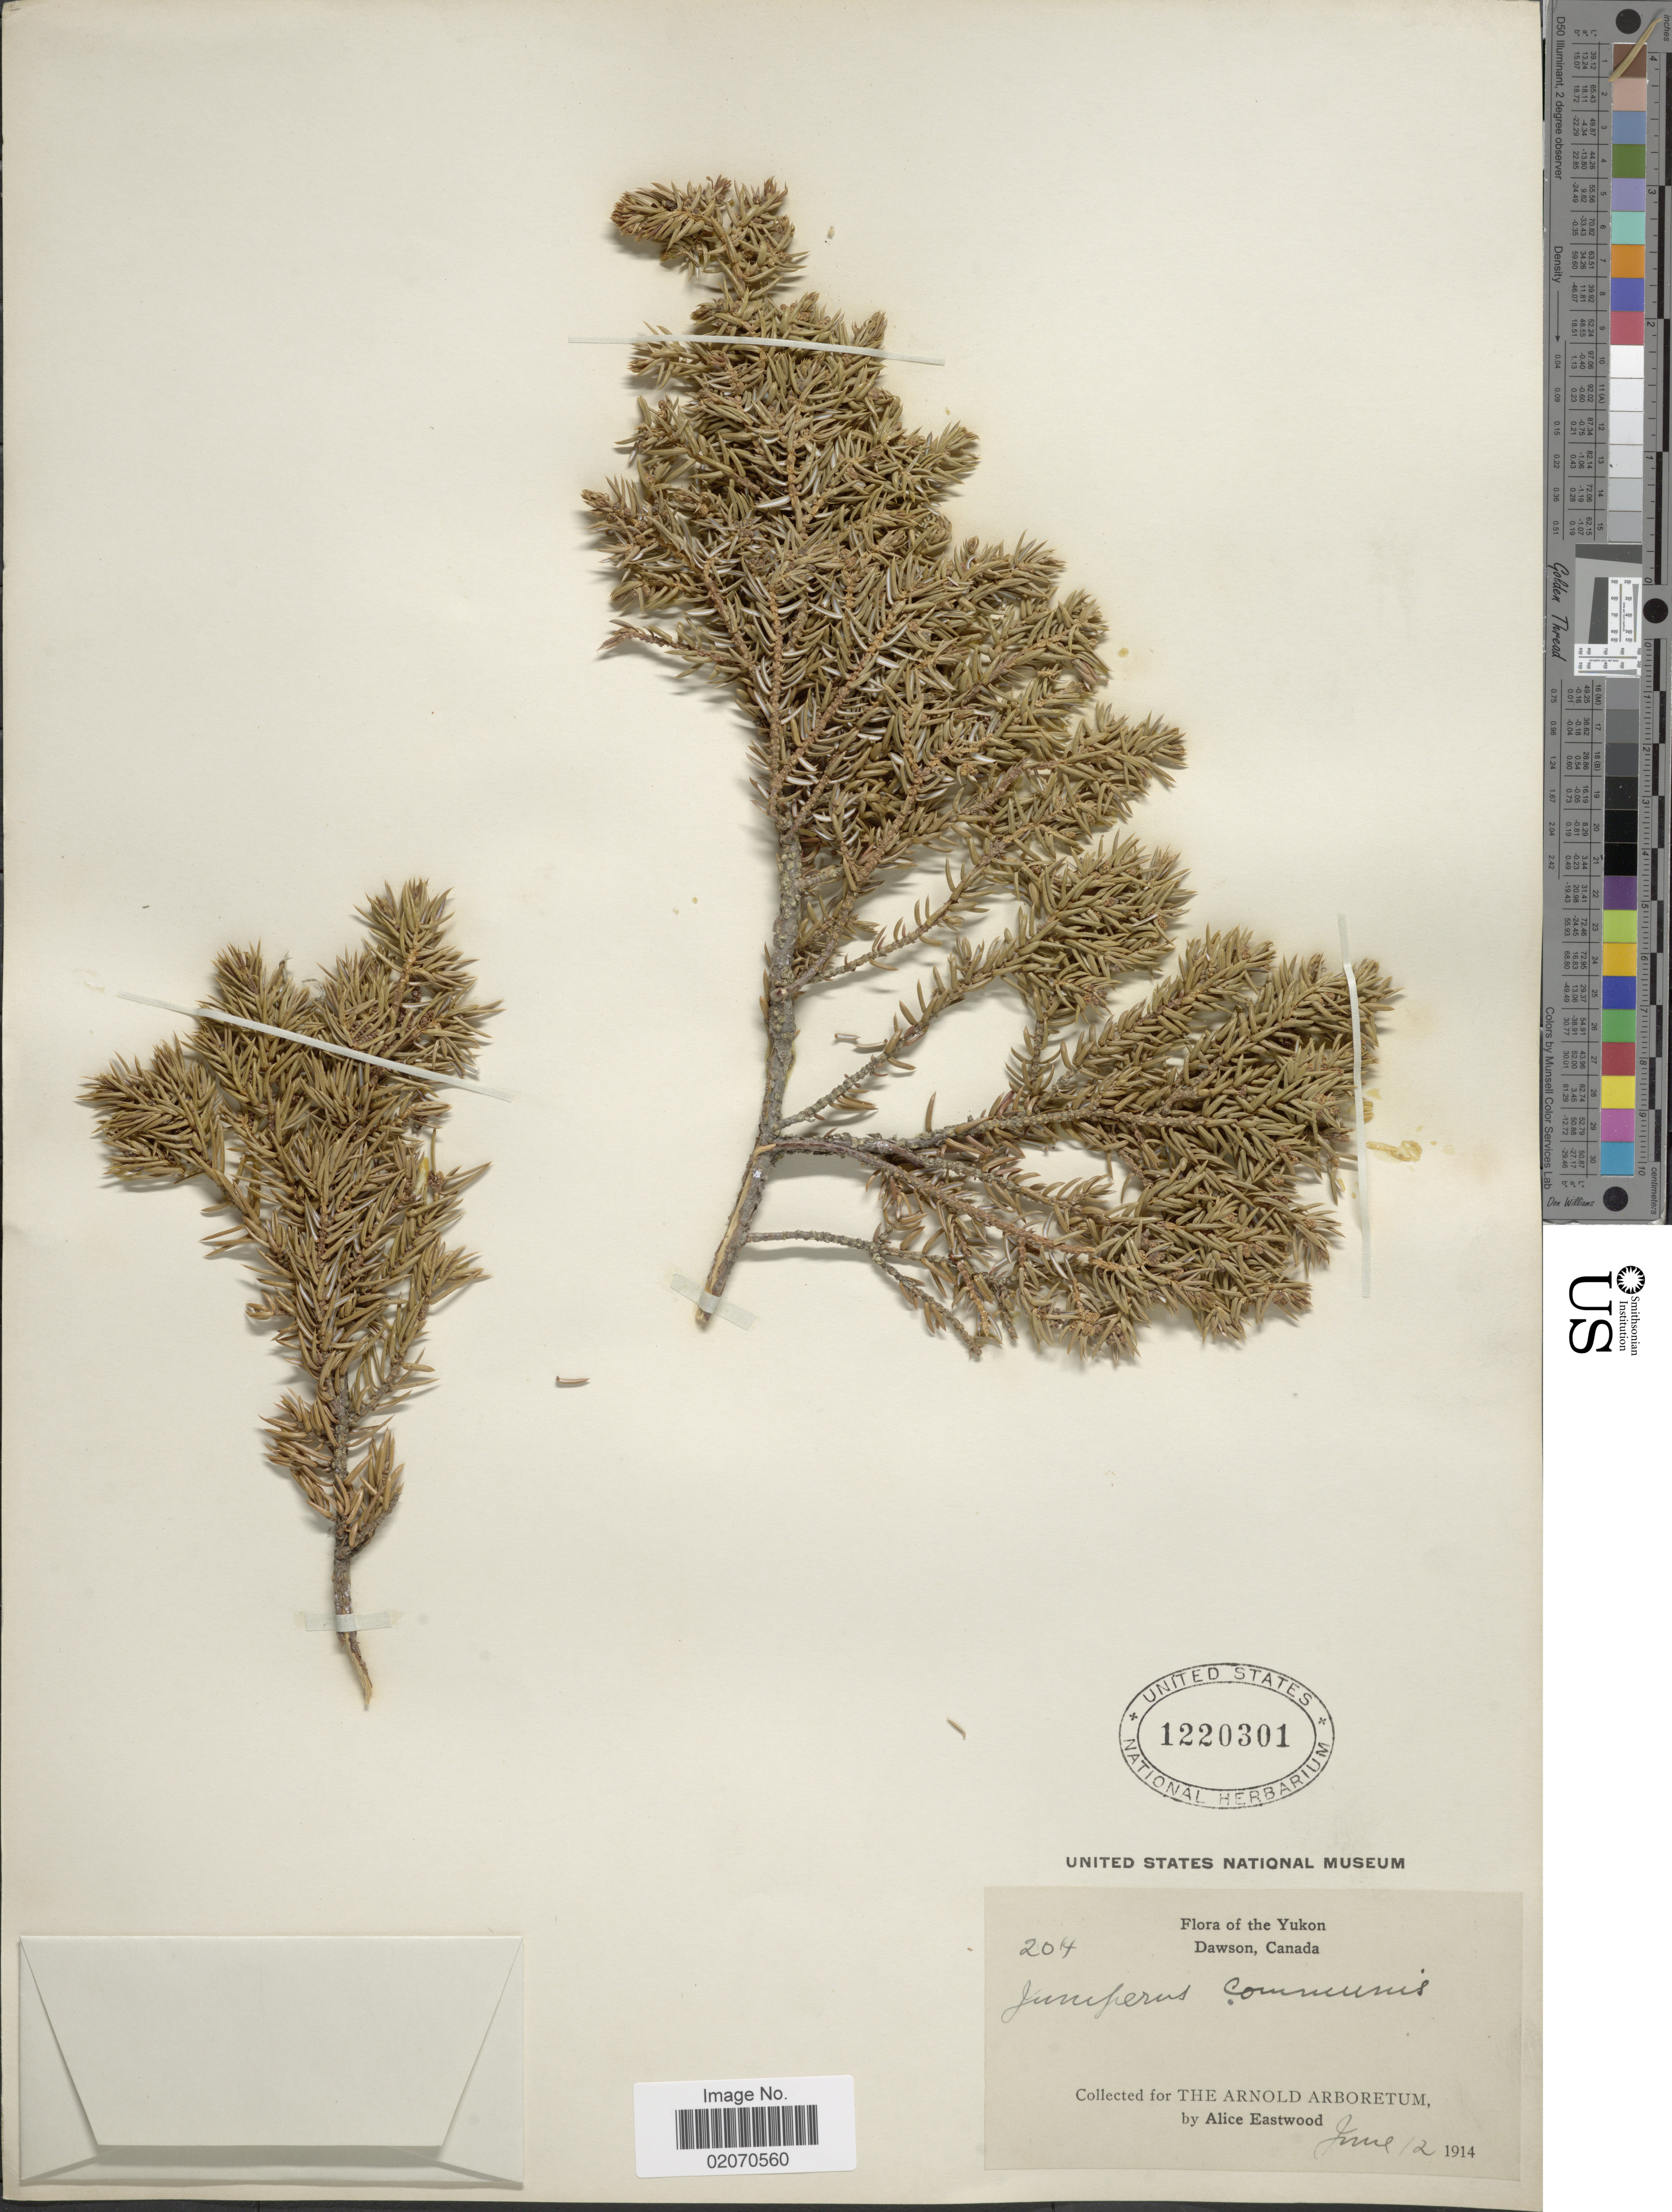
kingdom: Plantae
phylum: Tracheophyta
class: Pinopsida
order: Pinales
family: Cupressaceae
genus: Juniperus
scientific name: Juniperus communis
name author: L.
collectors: A. Eastwood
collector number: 204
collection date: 1914-06-12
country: Canada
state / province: Yukon Territory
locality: Dawson, Yukon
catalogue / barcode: US 1220301